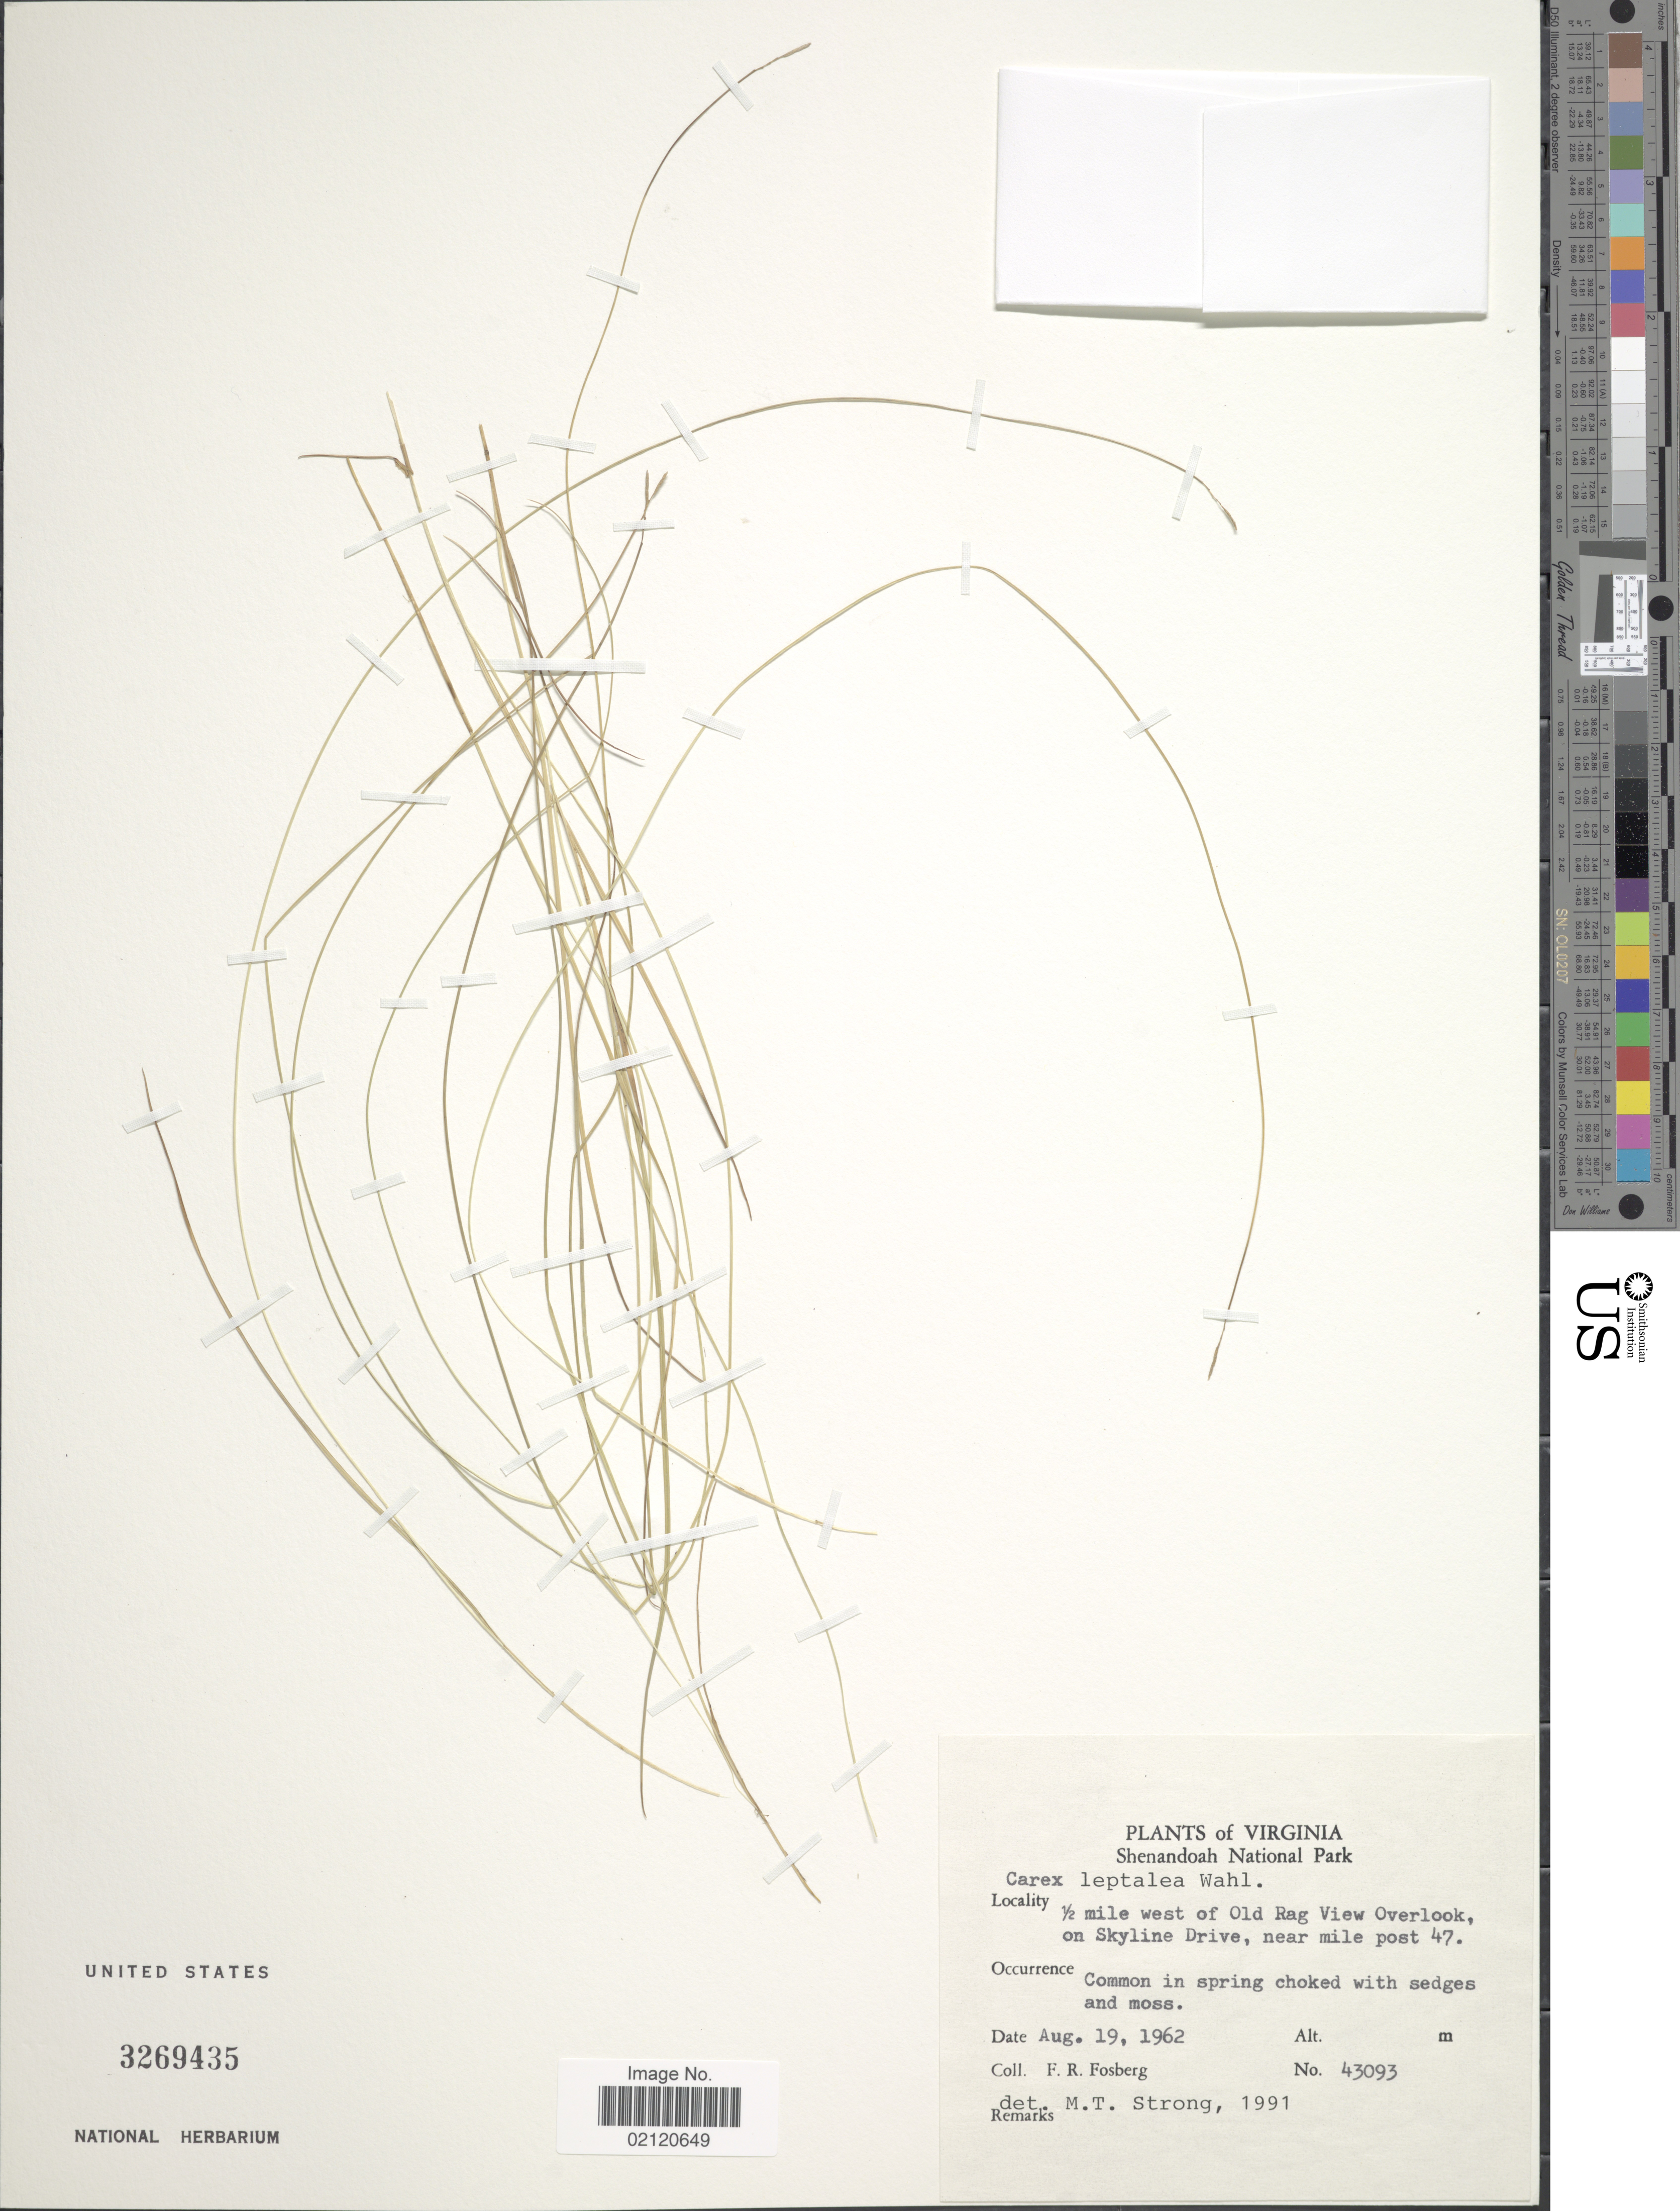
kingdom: Plantae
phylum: Tracheophyta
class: Liliopsida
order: Poales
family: Cyperaceae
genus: Carex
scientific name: Carex leptalea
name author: Wahlenb.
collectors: F. R. Fosberg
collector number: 43093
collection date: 1962-08-19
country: United States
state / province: Virginia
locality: Shenandoah National Park, ½ mile west of Old Rag View Overlook, on Skyline Drive, near Mile Post 47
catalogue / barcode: US 3269435